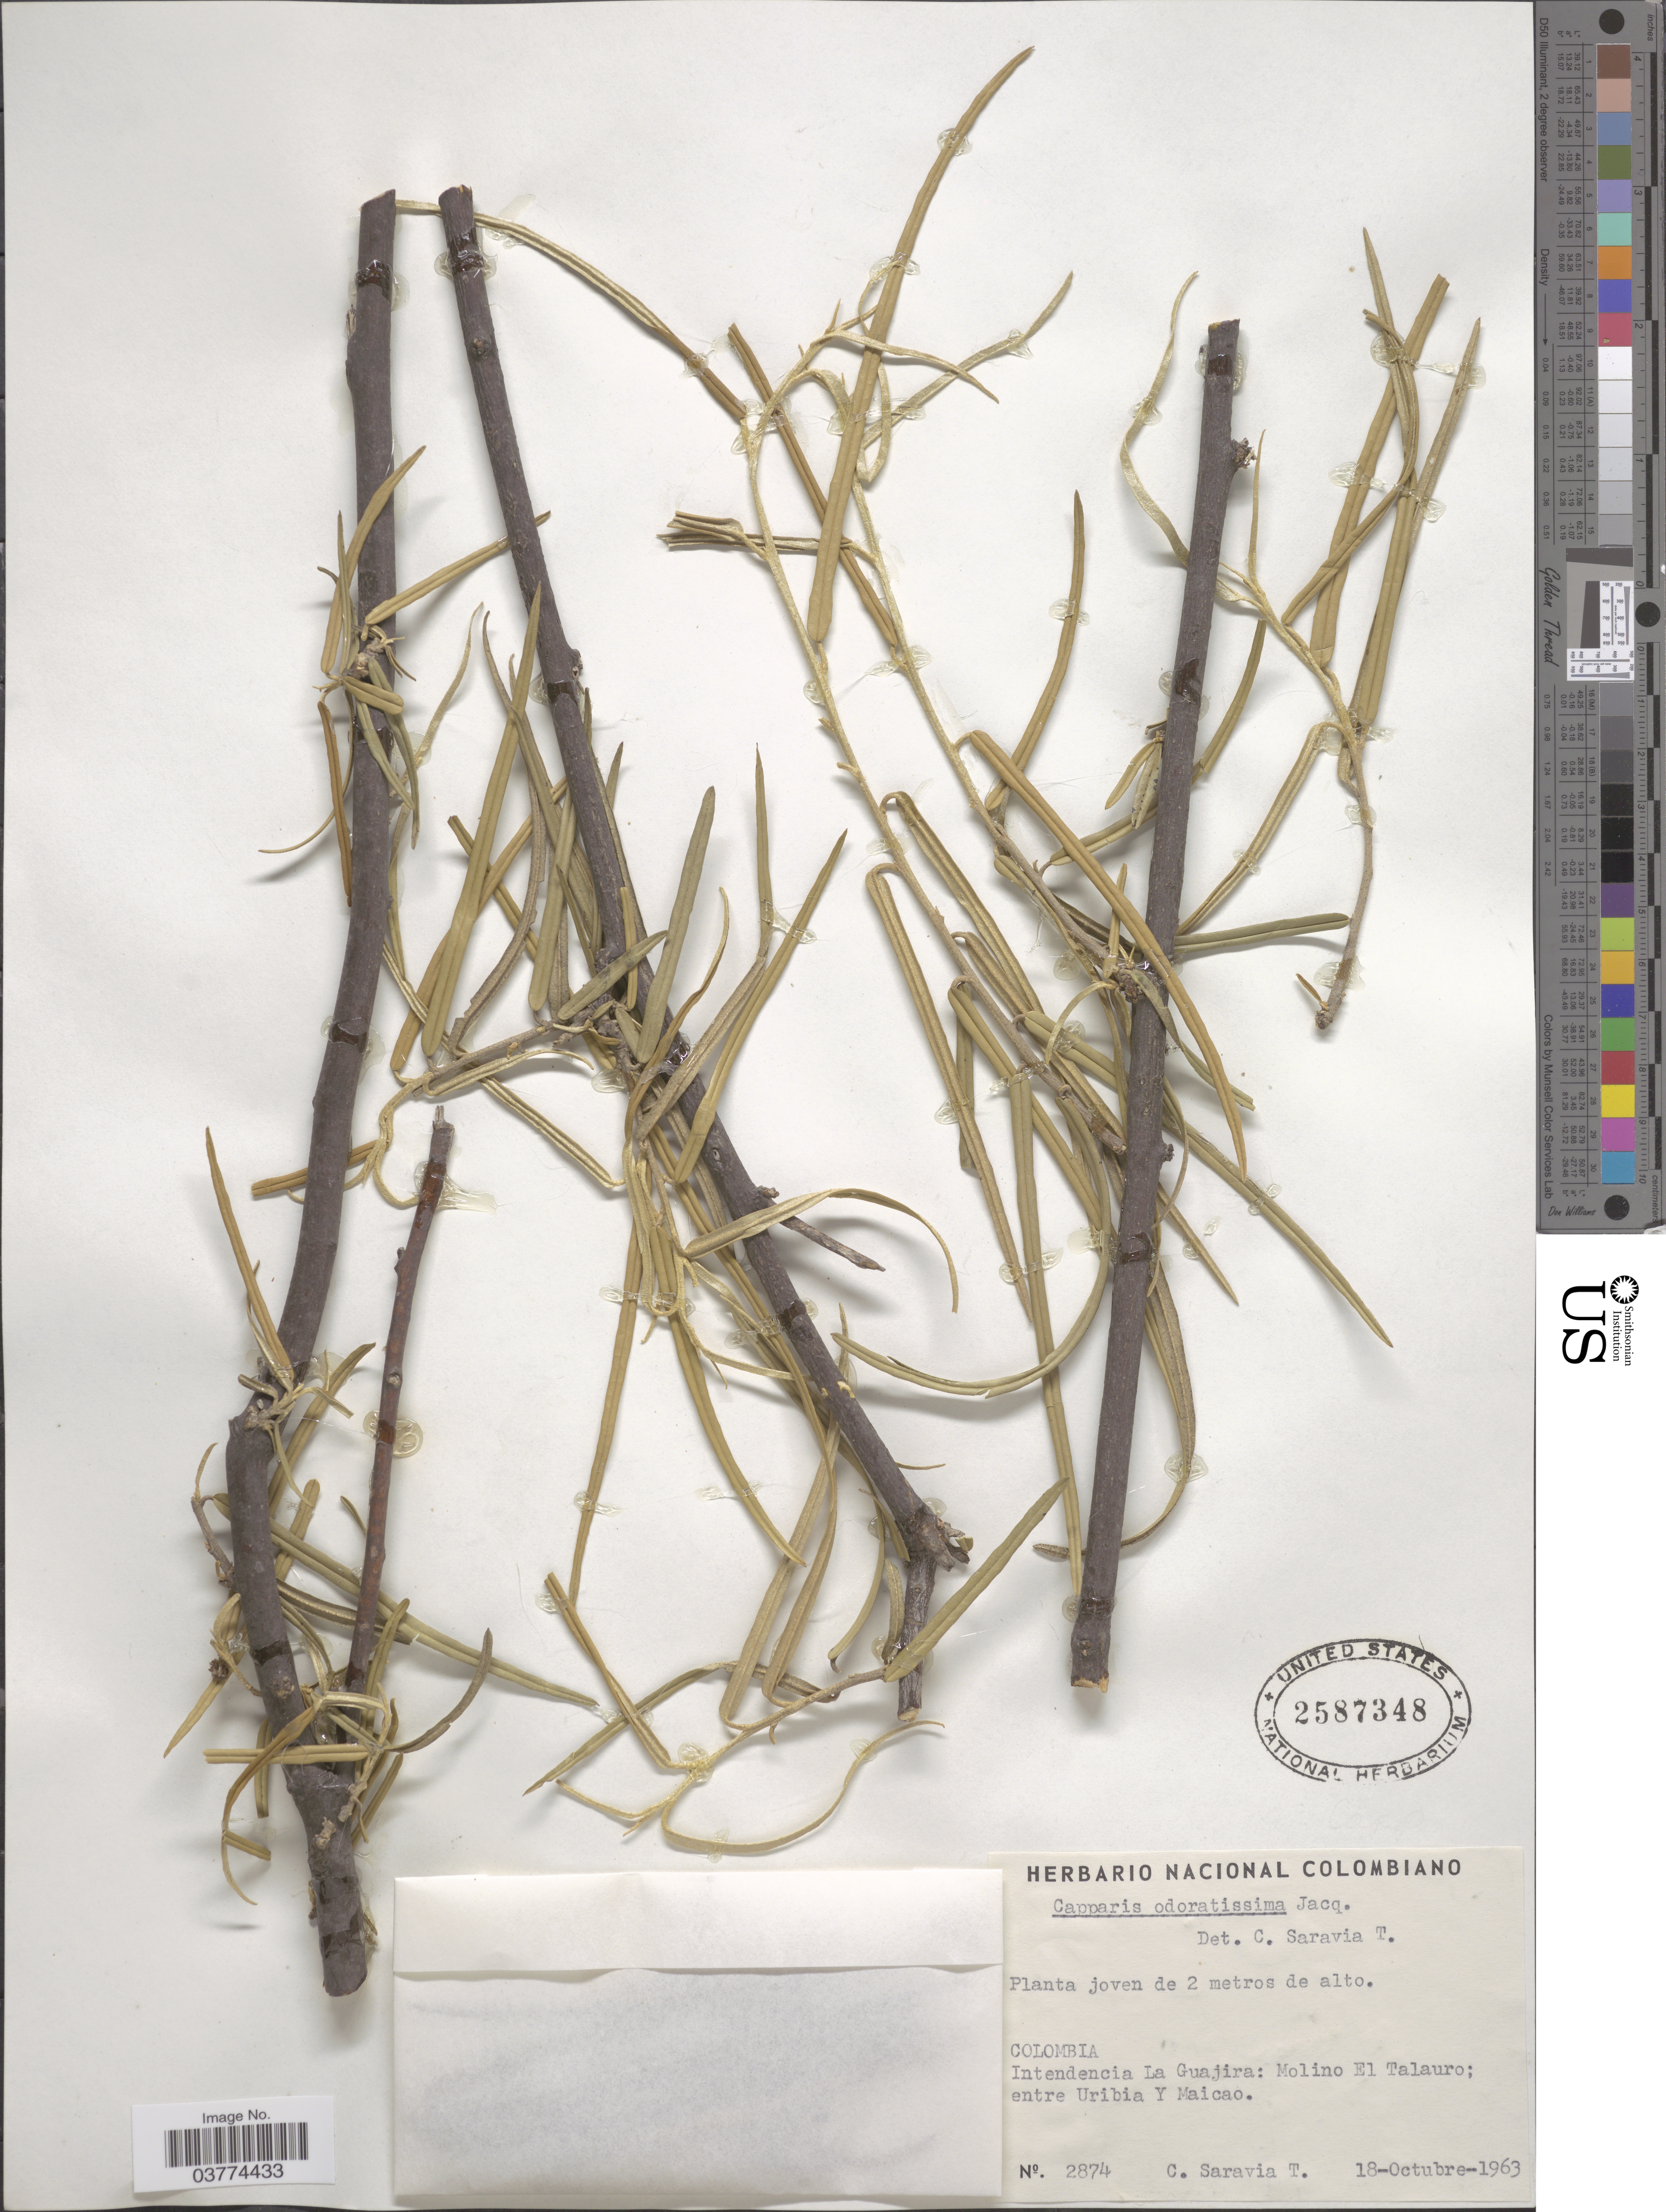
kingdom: Plantae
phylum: Tracheophyta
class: Magnoliopsida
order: Brassicales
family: Capparaceae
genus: Quadrella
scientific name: Quadrella odoratissima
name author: (Jacq.) Hutch.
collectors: C. Saravia T.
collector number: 2874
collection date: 1963-10-18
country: Colombia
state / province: La Guajira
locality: Intendencia La Guajira: Molino El Talauro; entre Uribia y Maicao.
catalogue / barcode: US 2587348